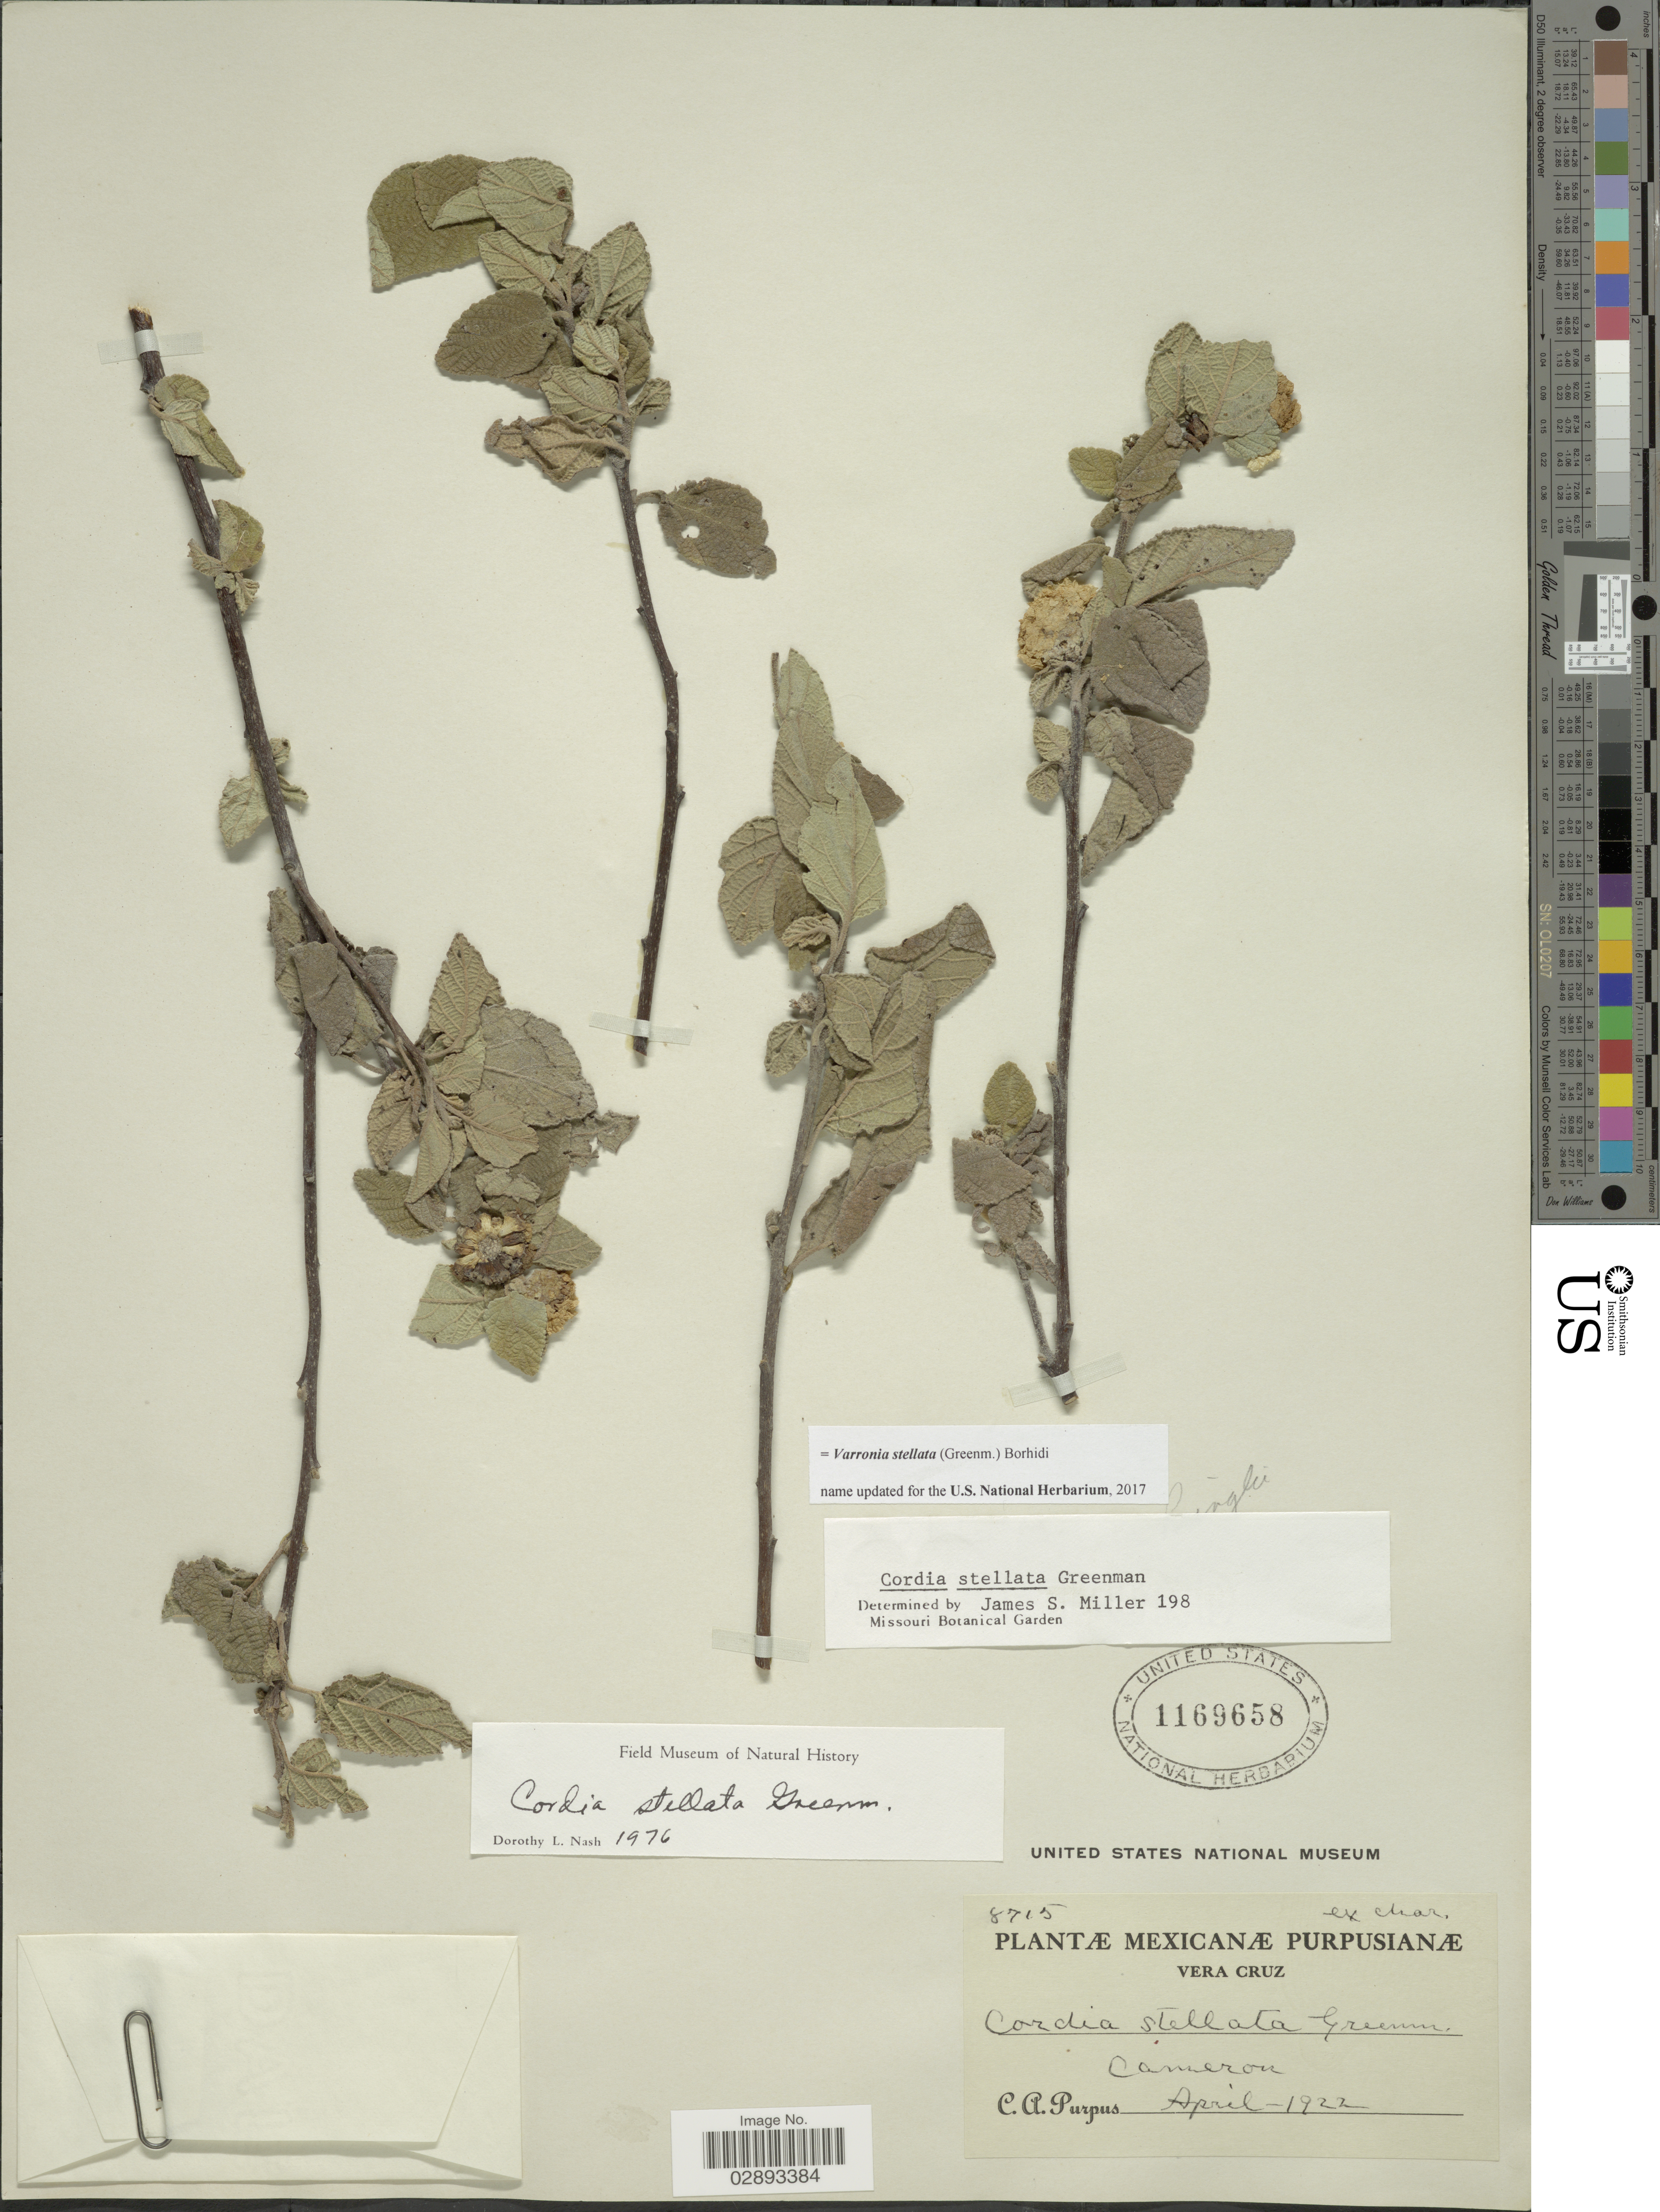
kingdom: Plantae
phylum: Tracheophyta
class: Magnoliopsida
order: Boraginales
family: Cordiaceae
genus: Varronia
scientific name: Varronia stellata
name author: (Greenm.) Borhidi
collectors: C. A. Purpus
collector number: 8715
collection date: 1922-04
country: Mexico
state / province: Veracruz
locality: Vera Cruz, Cameron.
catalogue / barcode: US 1169658